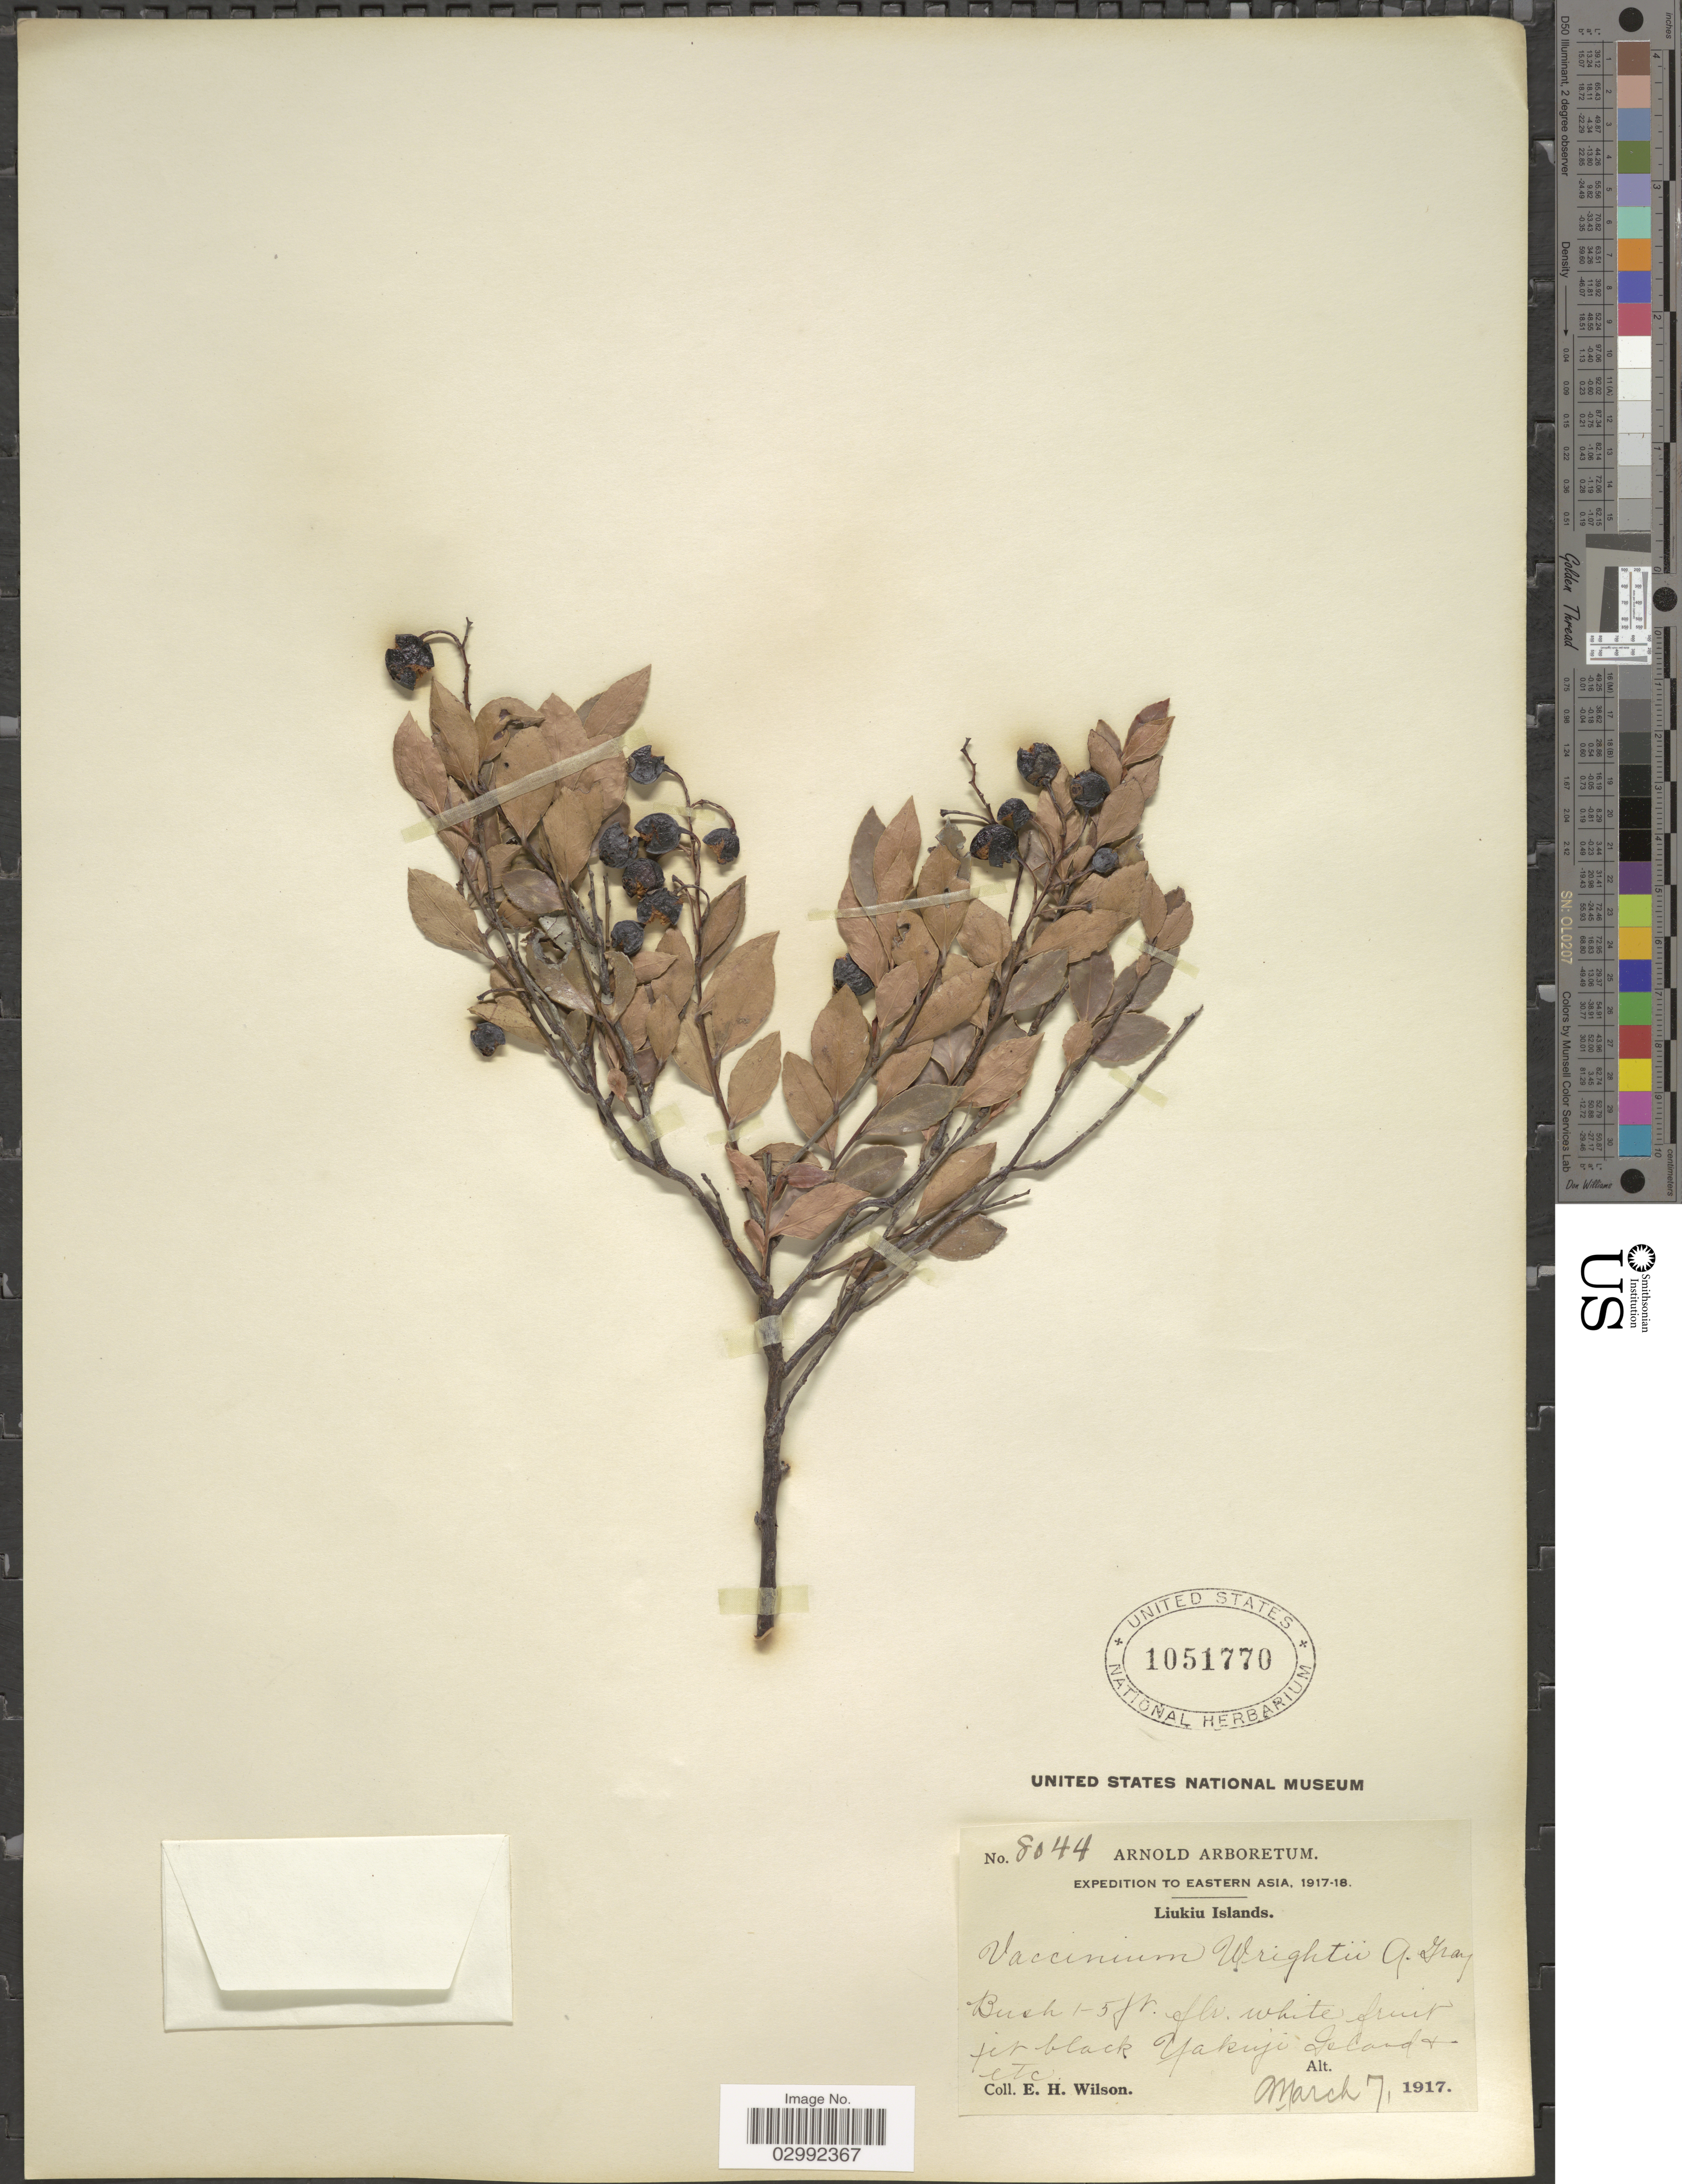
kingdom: Plantae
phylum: Tracheophyta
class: Magnoliopsida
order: Ericales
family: Ericaceae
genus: Vaccinium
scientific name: Vaccinium wrightii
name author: A. Gray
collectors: E. Wilson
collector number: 8044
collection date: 1917-03-07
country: Japan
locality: Eastern Asia. Liukiu Islands. Yakuji Island & etc.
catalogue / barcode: US 1051770